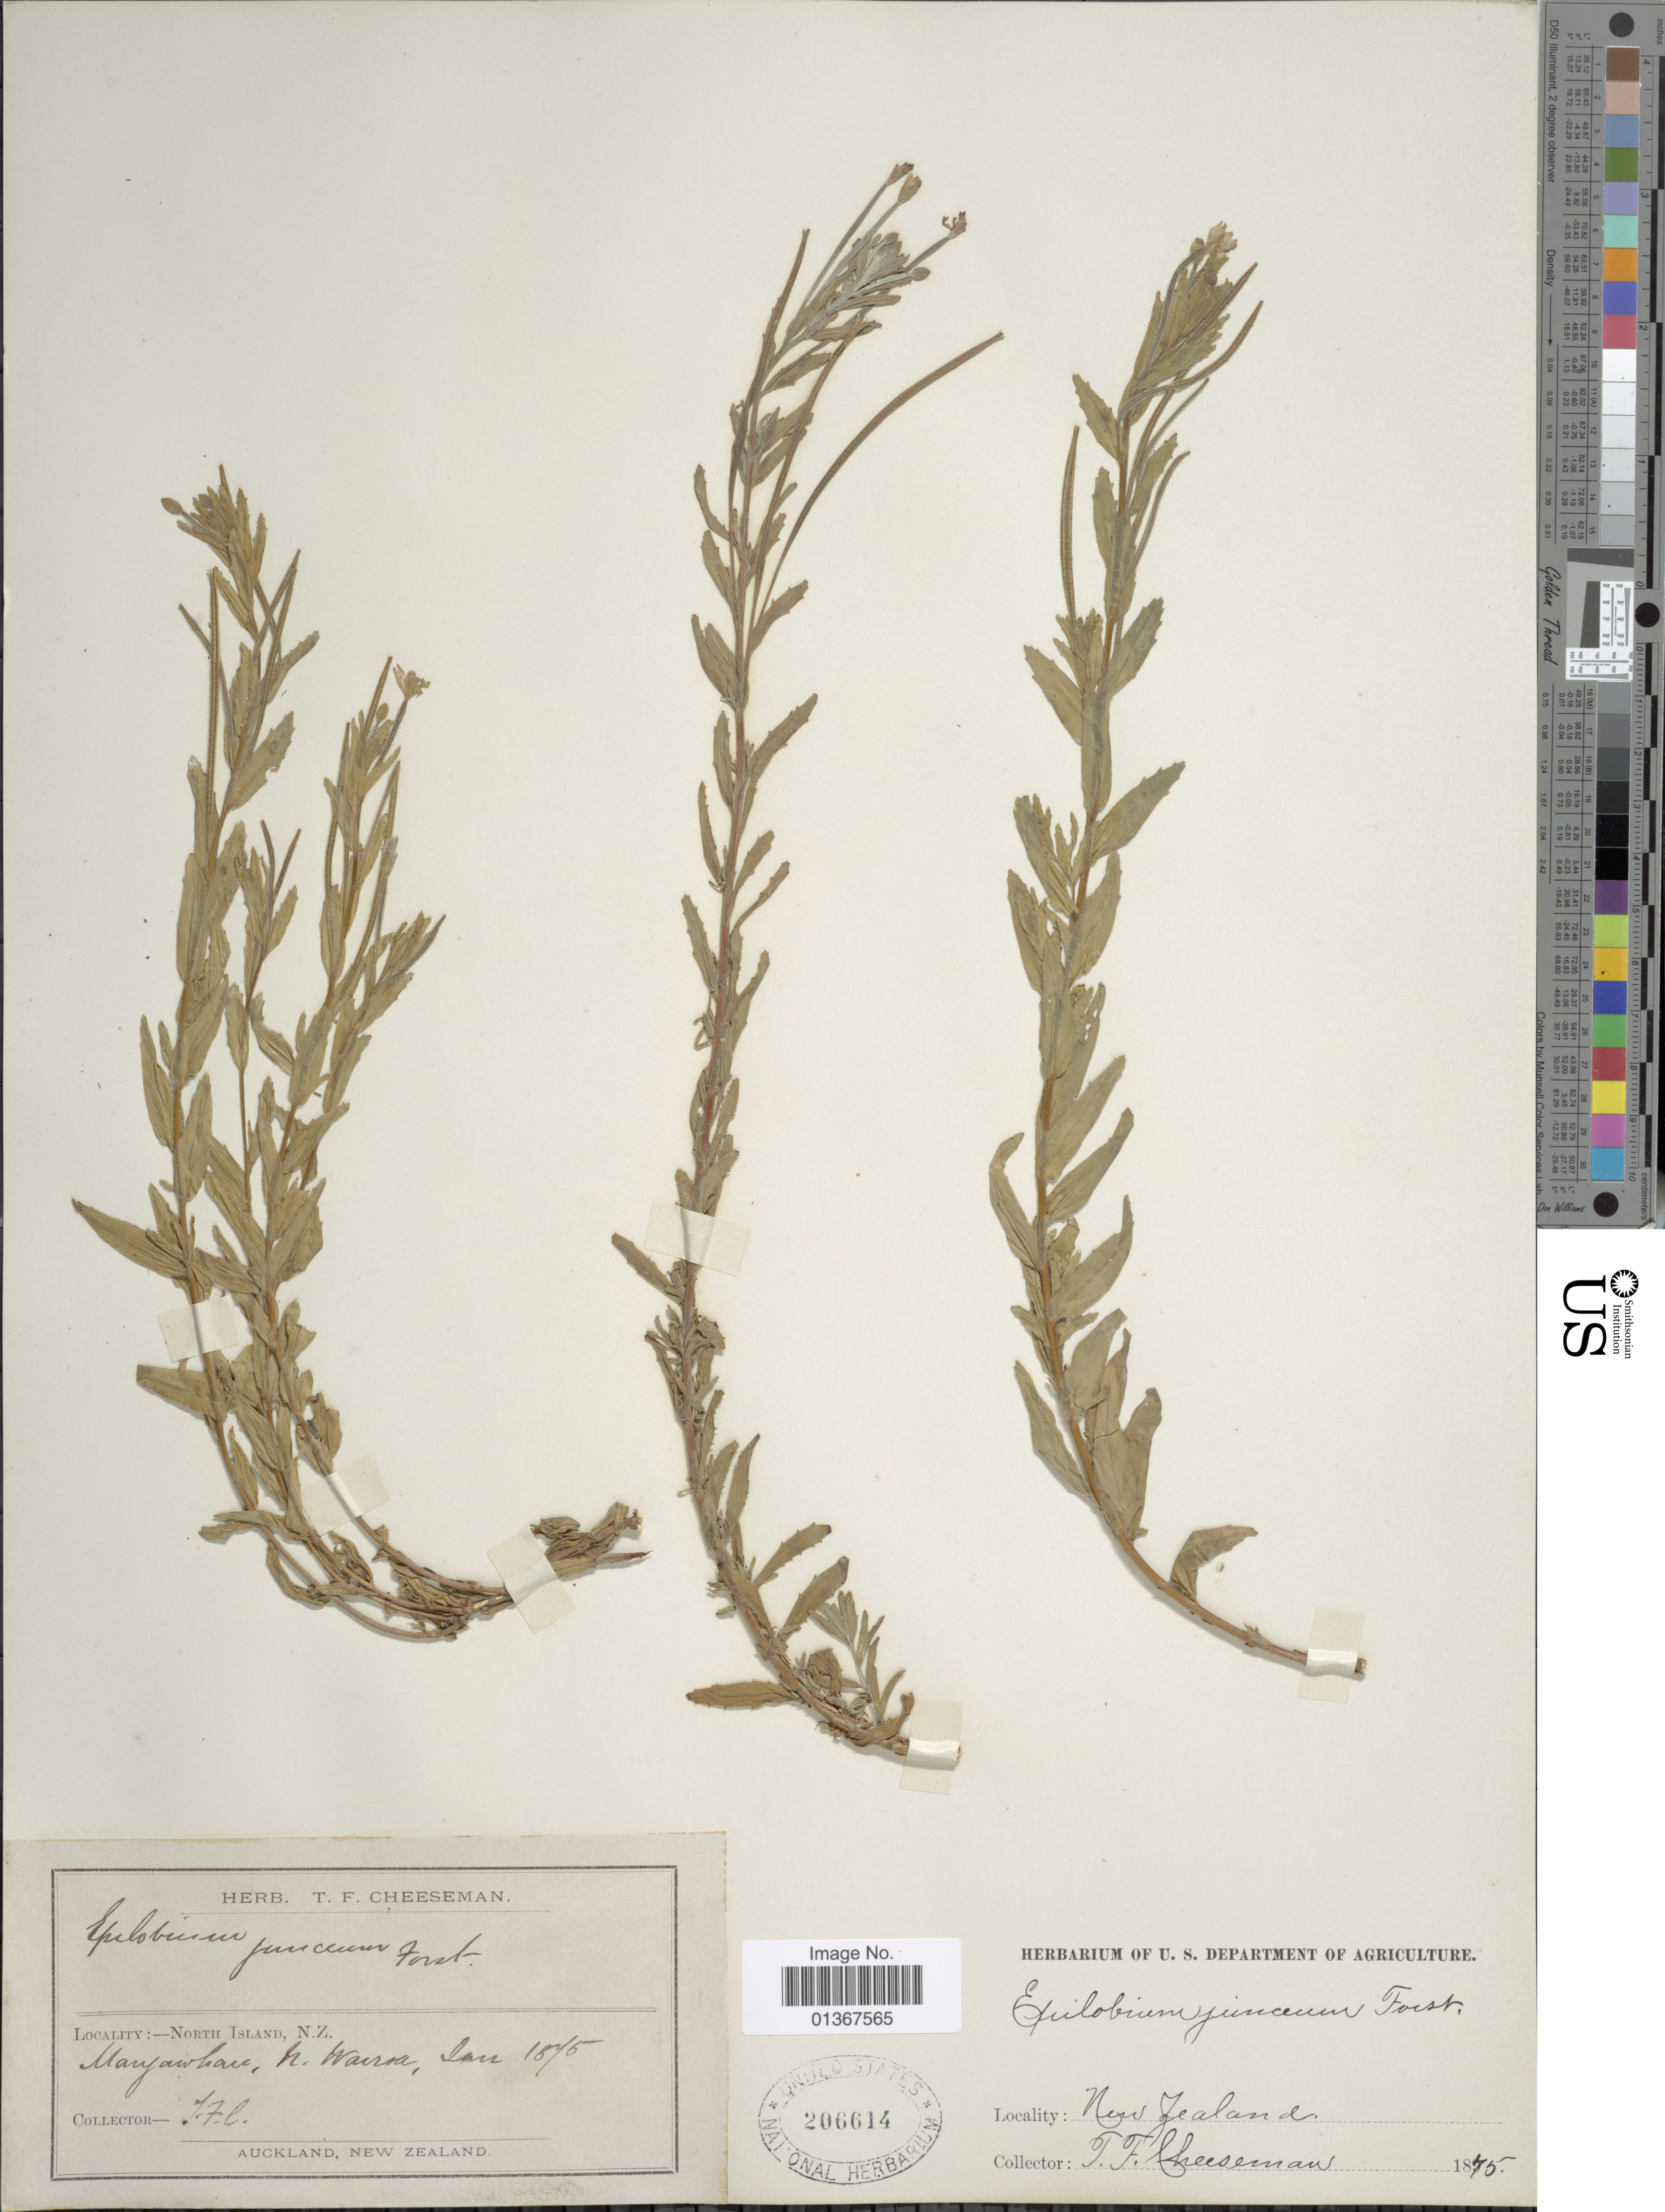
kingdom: Plantae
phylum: Tracheophyta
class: Magnoliopsida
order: Myrtales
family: Onagraceae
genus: Epilobium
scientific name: Epilobium billardiereanum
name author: Ser.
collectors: T. F. Cheeseman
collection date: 1875-01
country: New Zealand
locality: North Island, Maryawhare, N. Wairoa.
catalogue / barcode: US 206614